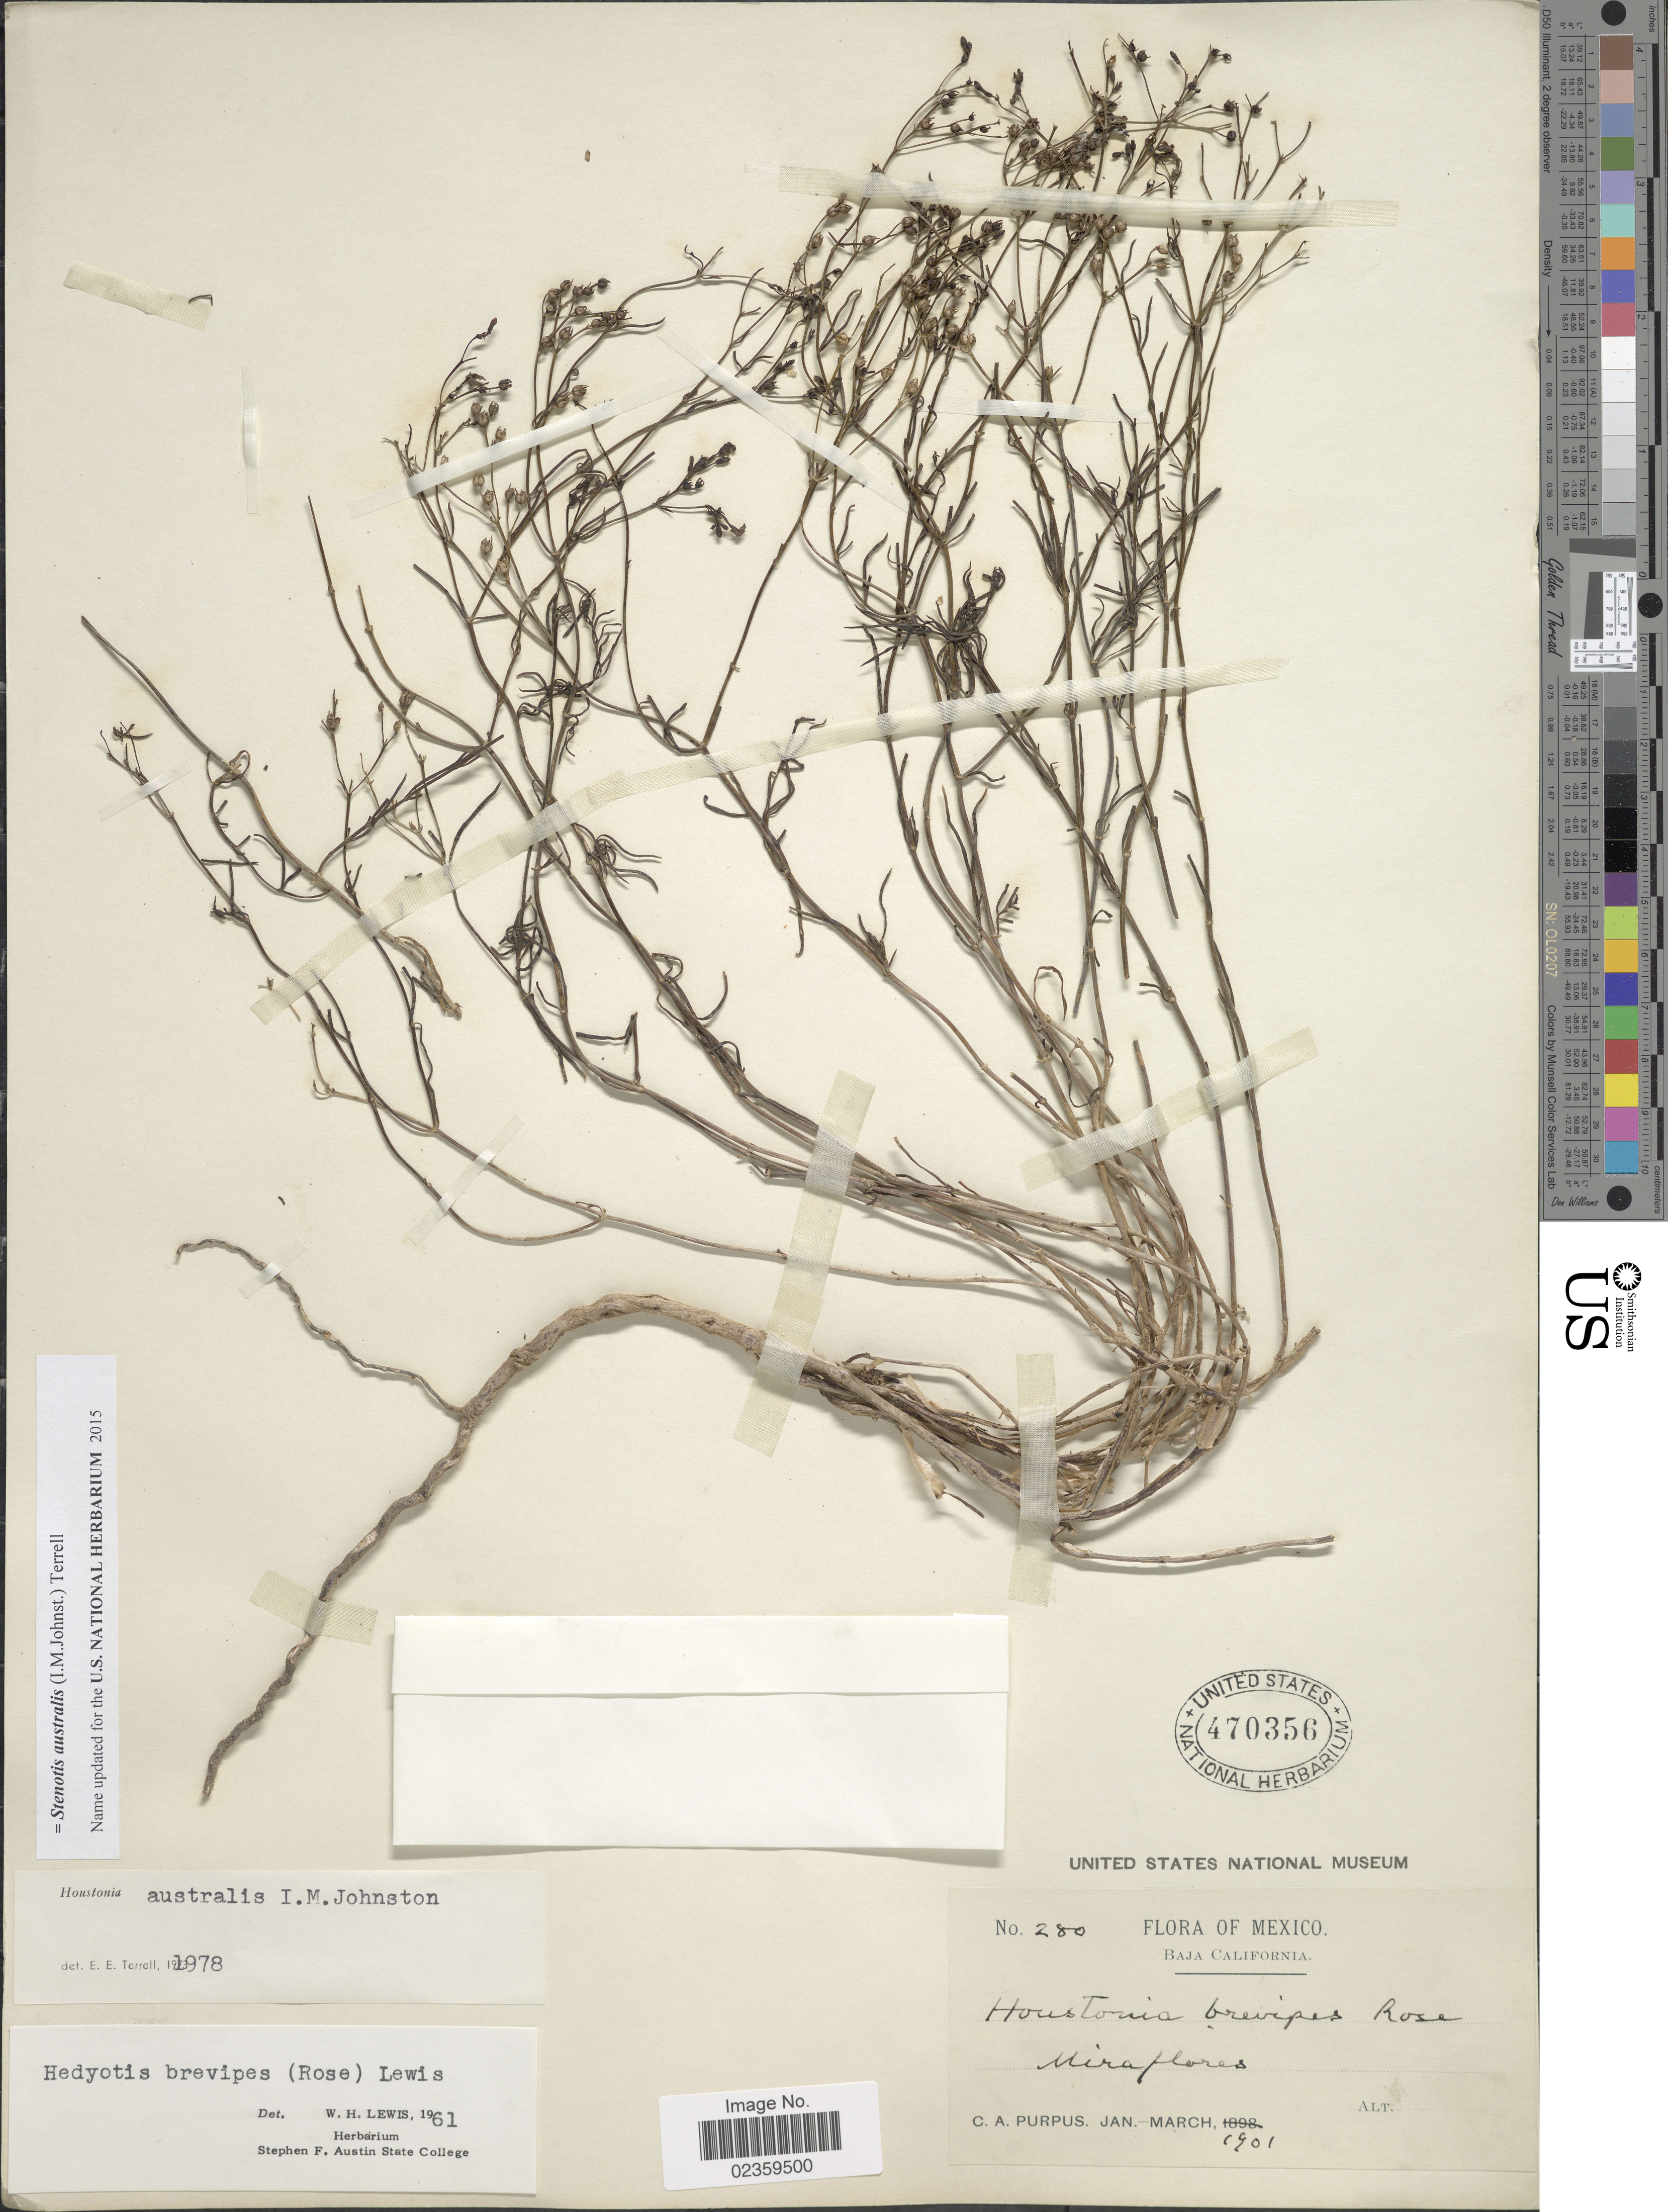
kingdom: Plantae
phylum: Tracheophyta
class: Magnoliopsida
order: Gentianales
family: Rubiaceae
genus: Stenotis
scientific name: Stenotis australis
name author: (I.M. Johnst.) Terrell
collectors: C. A. Purpus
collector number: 280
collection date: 1901-01/1901-03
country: Mexico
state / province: Baja California Sur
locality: Miraflores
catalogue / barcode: US 470356